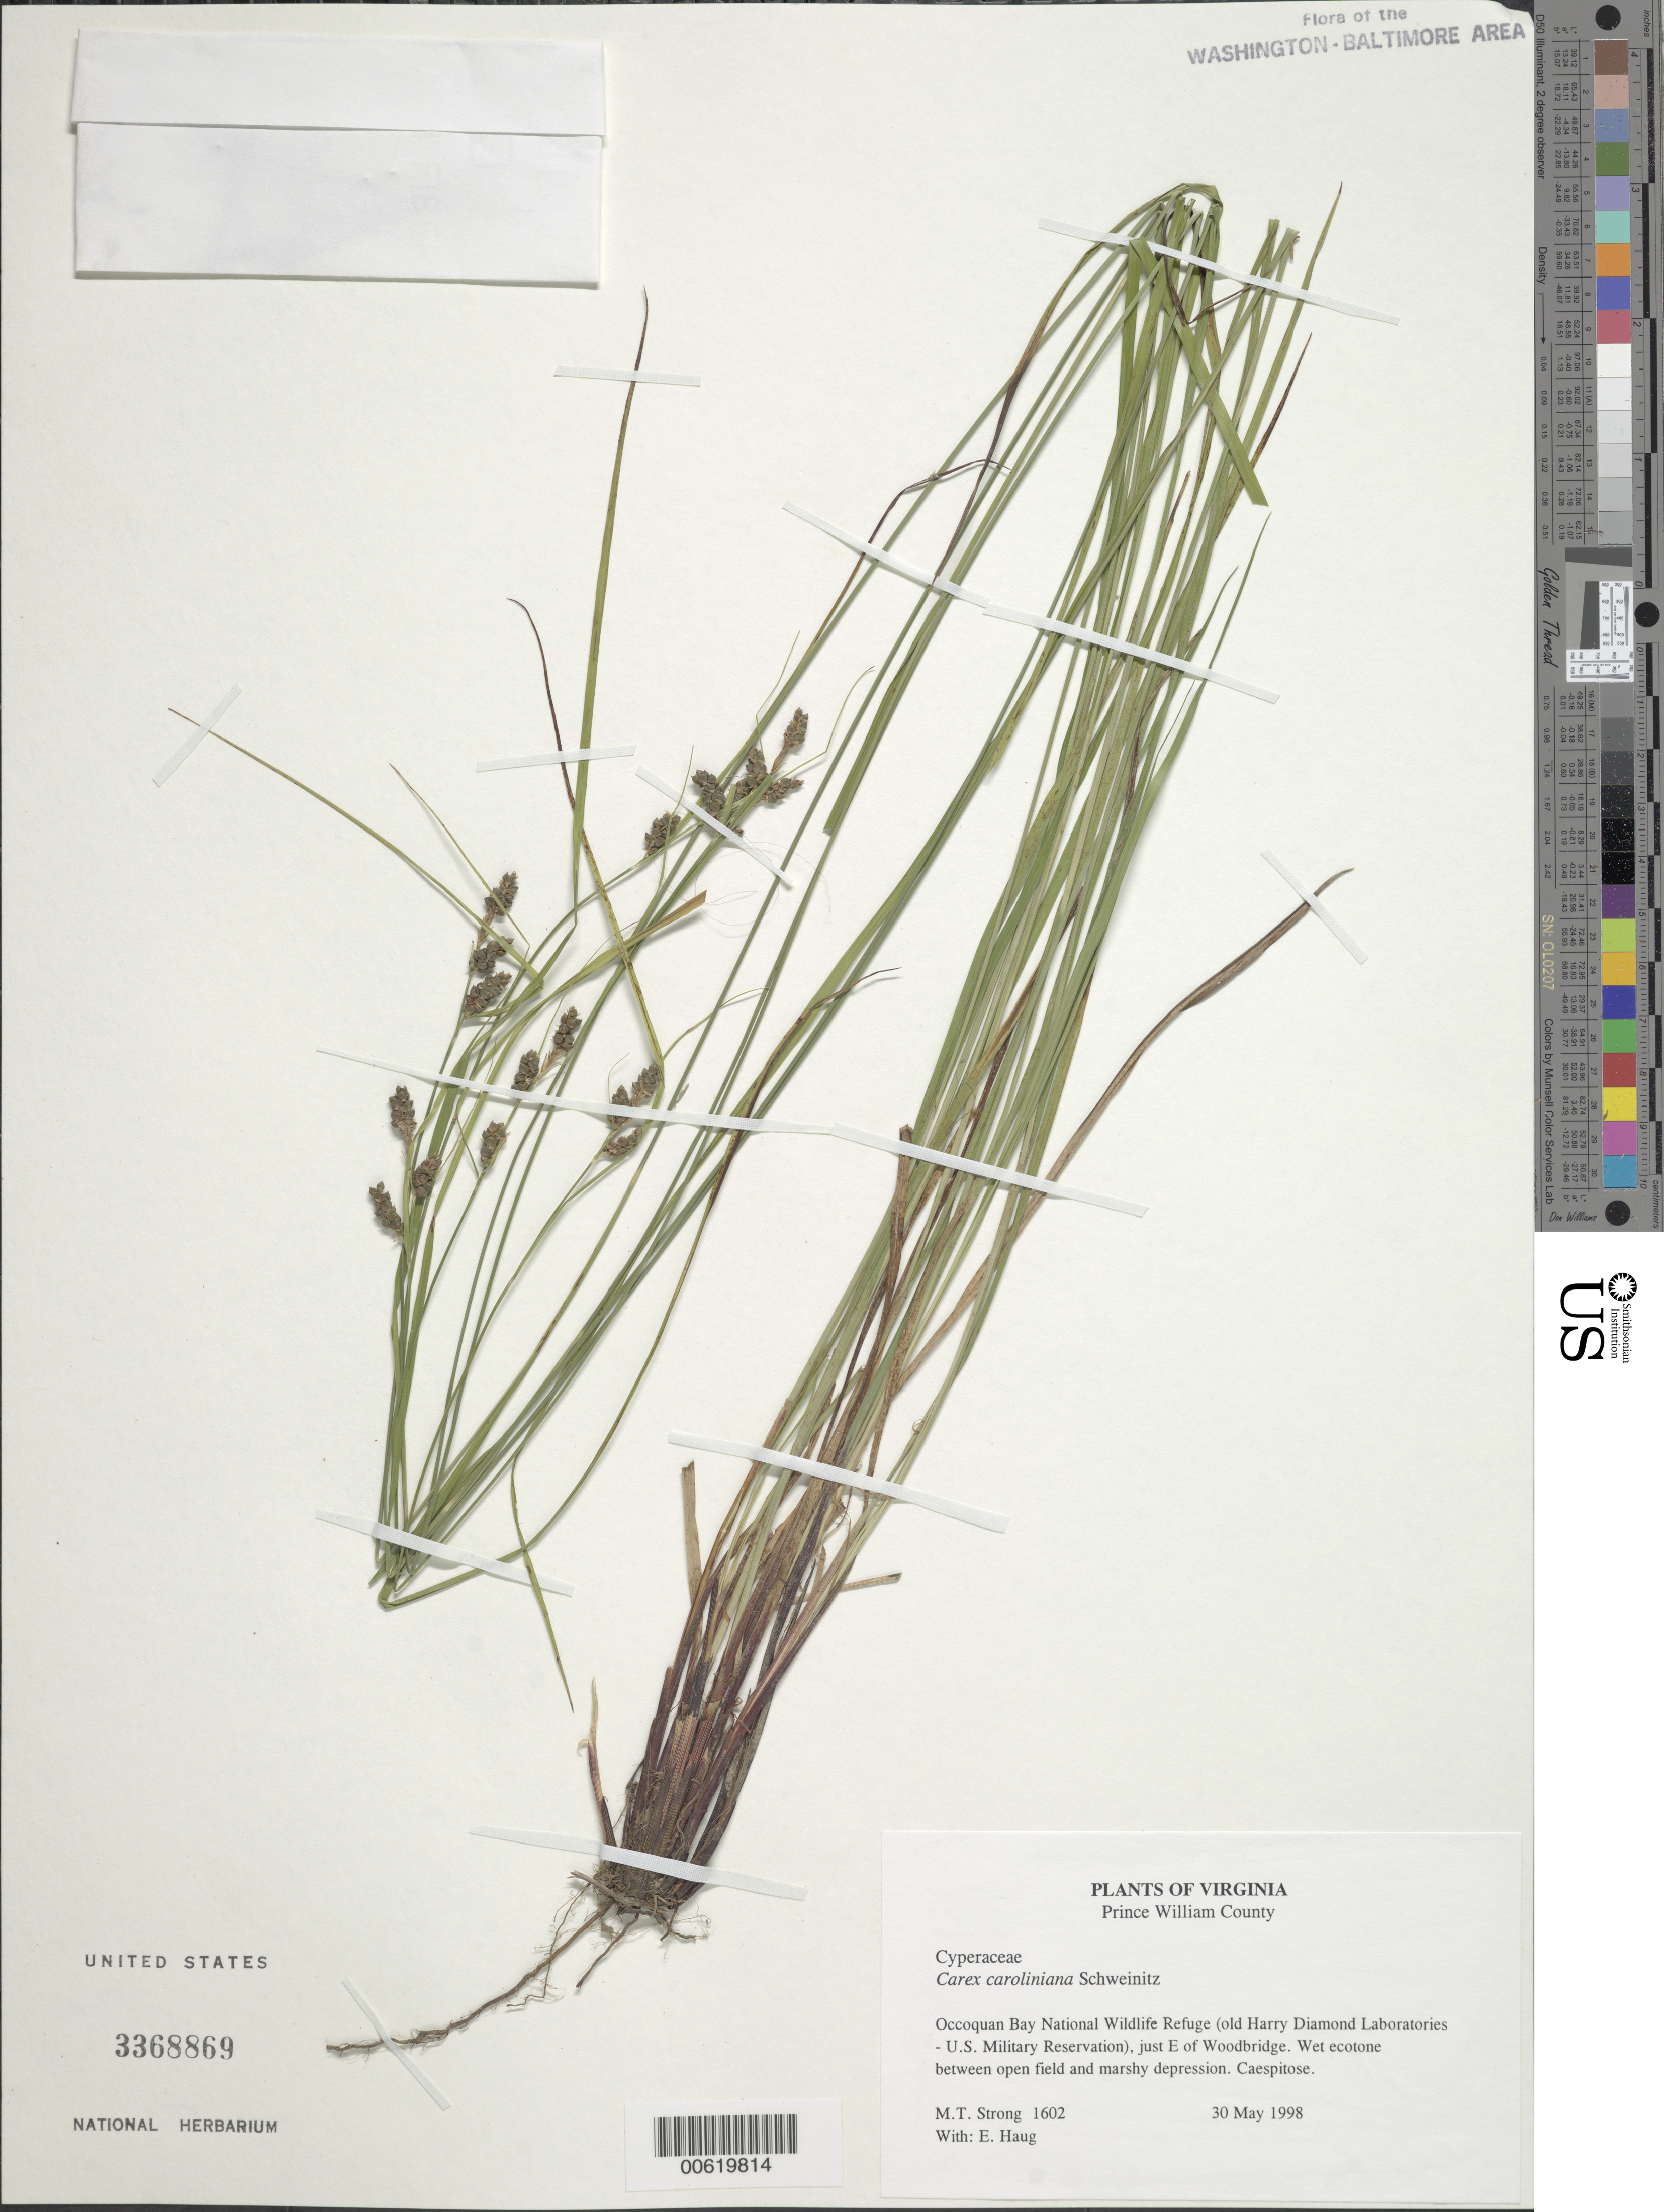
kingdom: Plantae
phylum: Tracheophyta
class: Liliopsida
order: Poales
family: Cyperaceae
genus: Carex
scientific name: Carex caroliniana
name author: Schwein.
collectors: M. T. Strong & E. Haug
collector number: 1602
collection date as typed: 30 May 1998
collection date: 1998-05-30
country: United States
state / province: Virginia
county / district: Prince William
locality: Occoquan Bay National Wildlife Refuge (old Harry Diamond Laboratories - U.S. Military Reservation), just E of Woodbridge.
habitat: Wet ecotone between open field and marshy depression.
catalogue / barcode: US 3368869